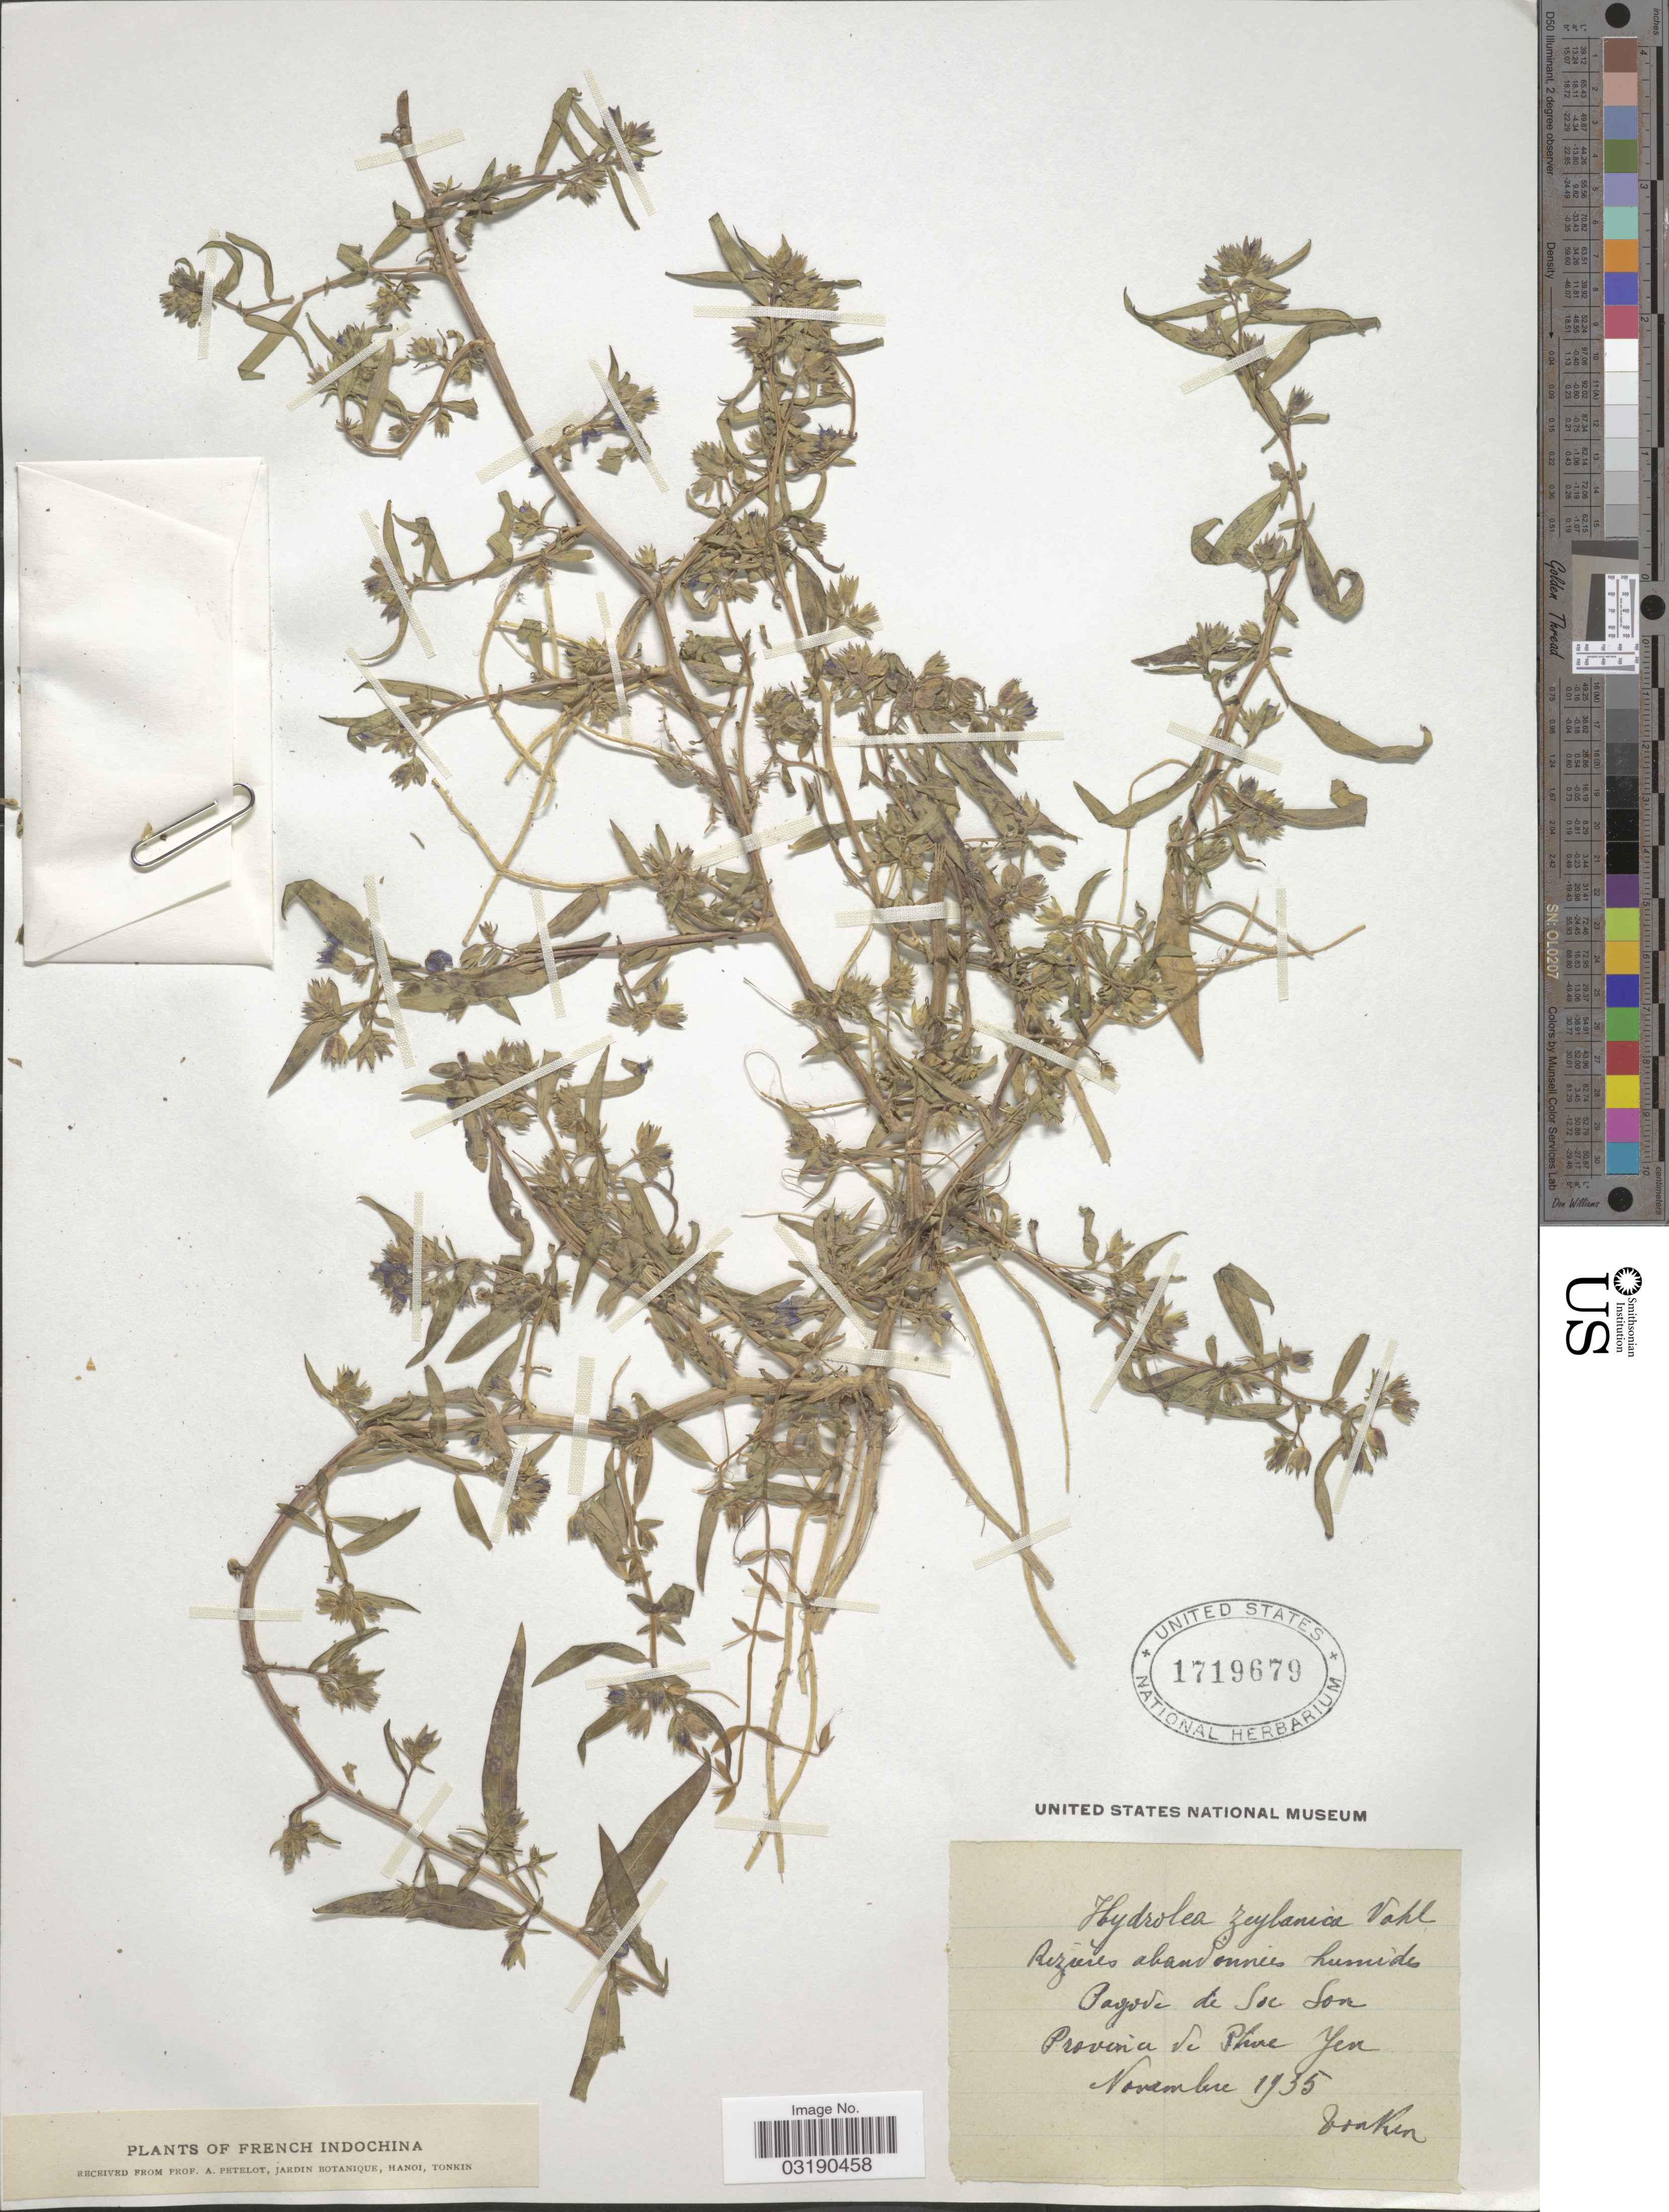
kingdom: Plantae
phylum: Tracheophyta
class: Magnoliopsida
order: Solanales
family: Hydroleaceae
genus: Hydrolea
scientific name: Hydrolea zeylanica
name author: (L.) Vahl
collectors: A. Petelot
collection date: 1935-11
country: Vietnam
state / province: Phu Yen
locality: Tonkin. French Indochina. Pagode de Soc Son. Province de Phuc Yen.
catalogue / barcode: US 1719679